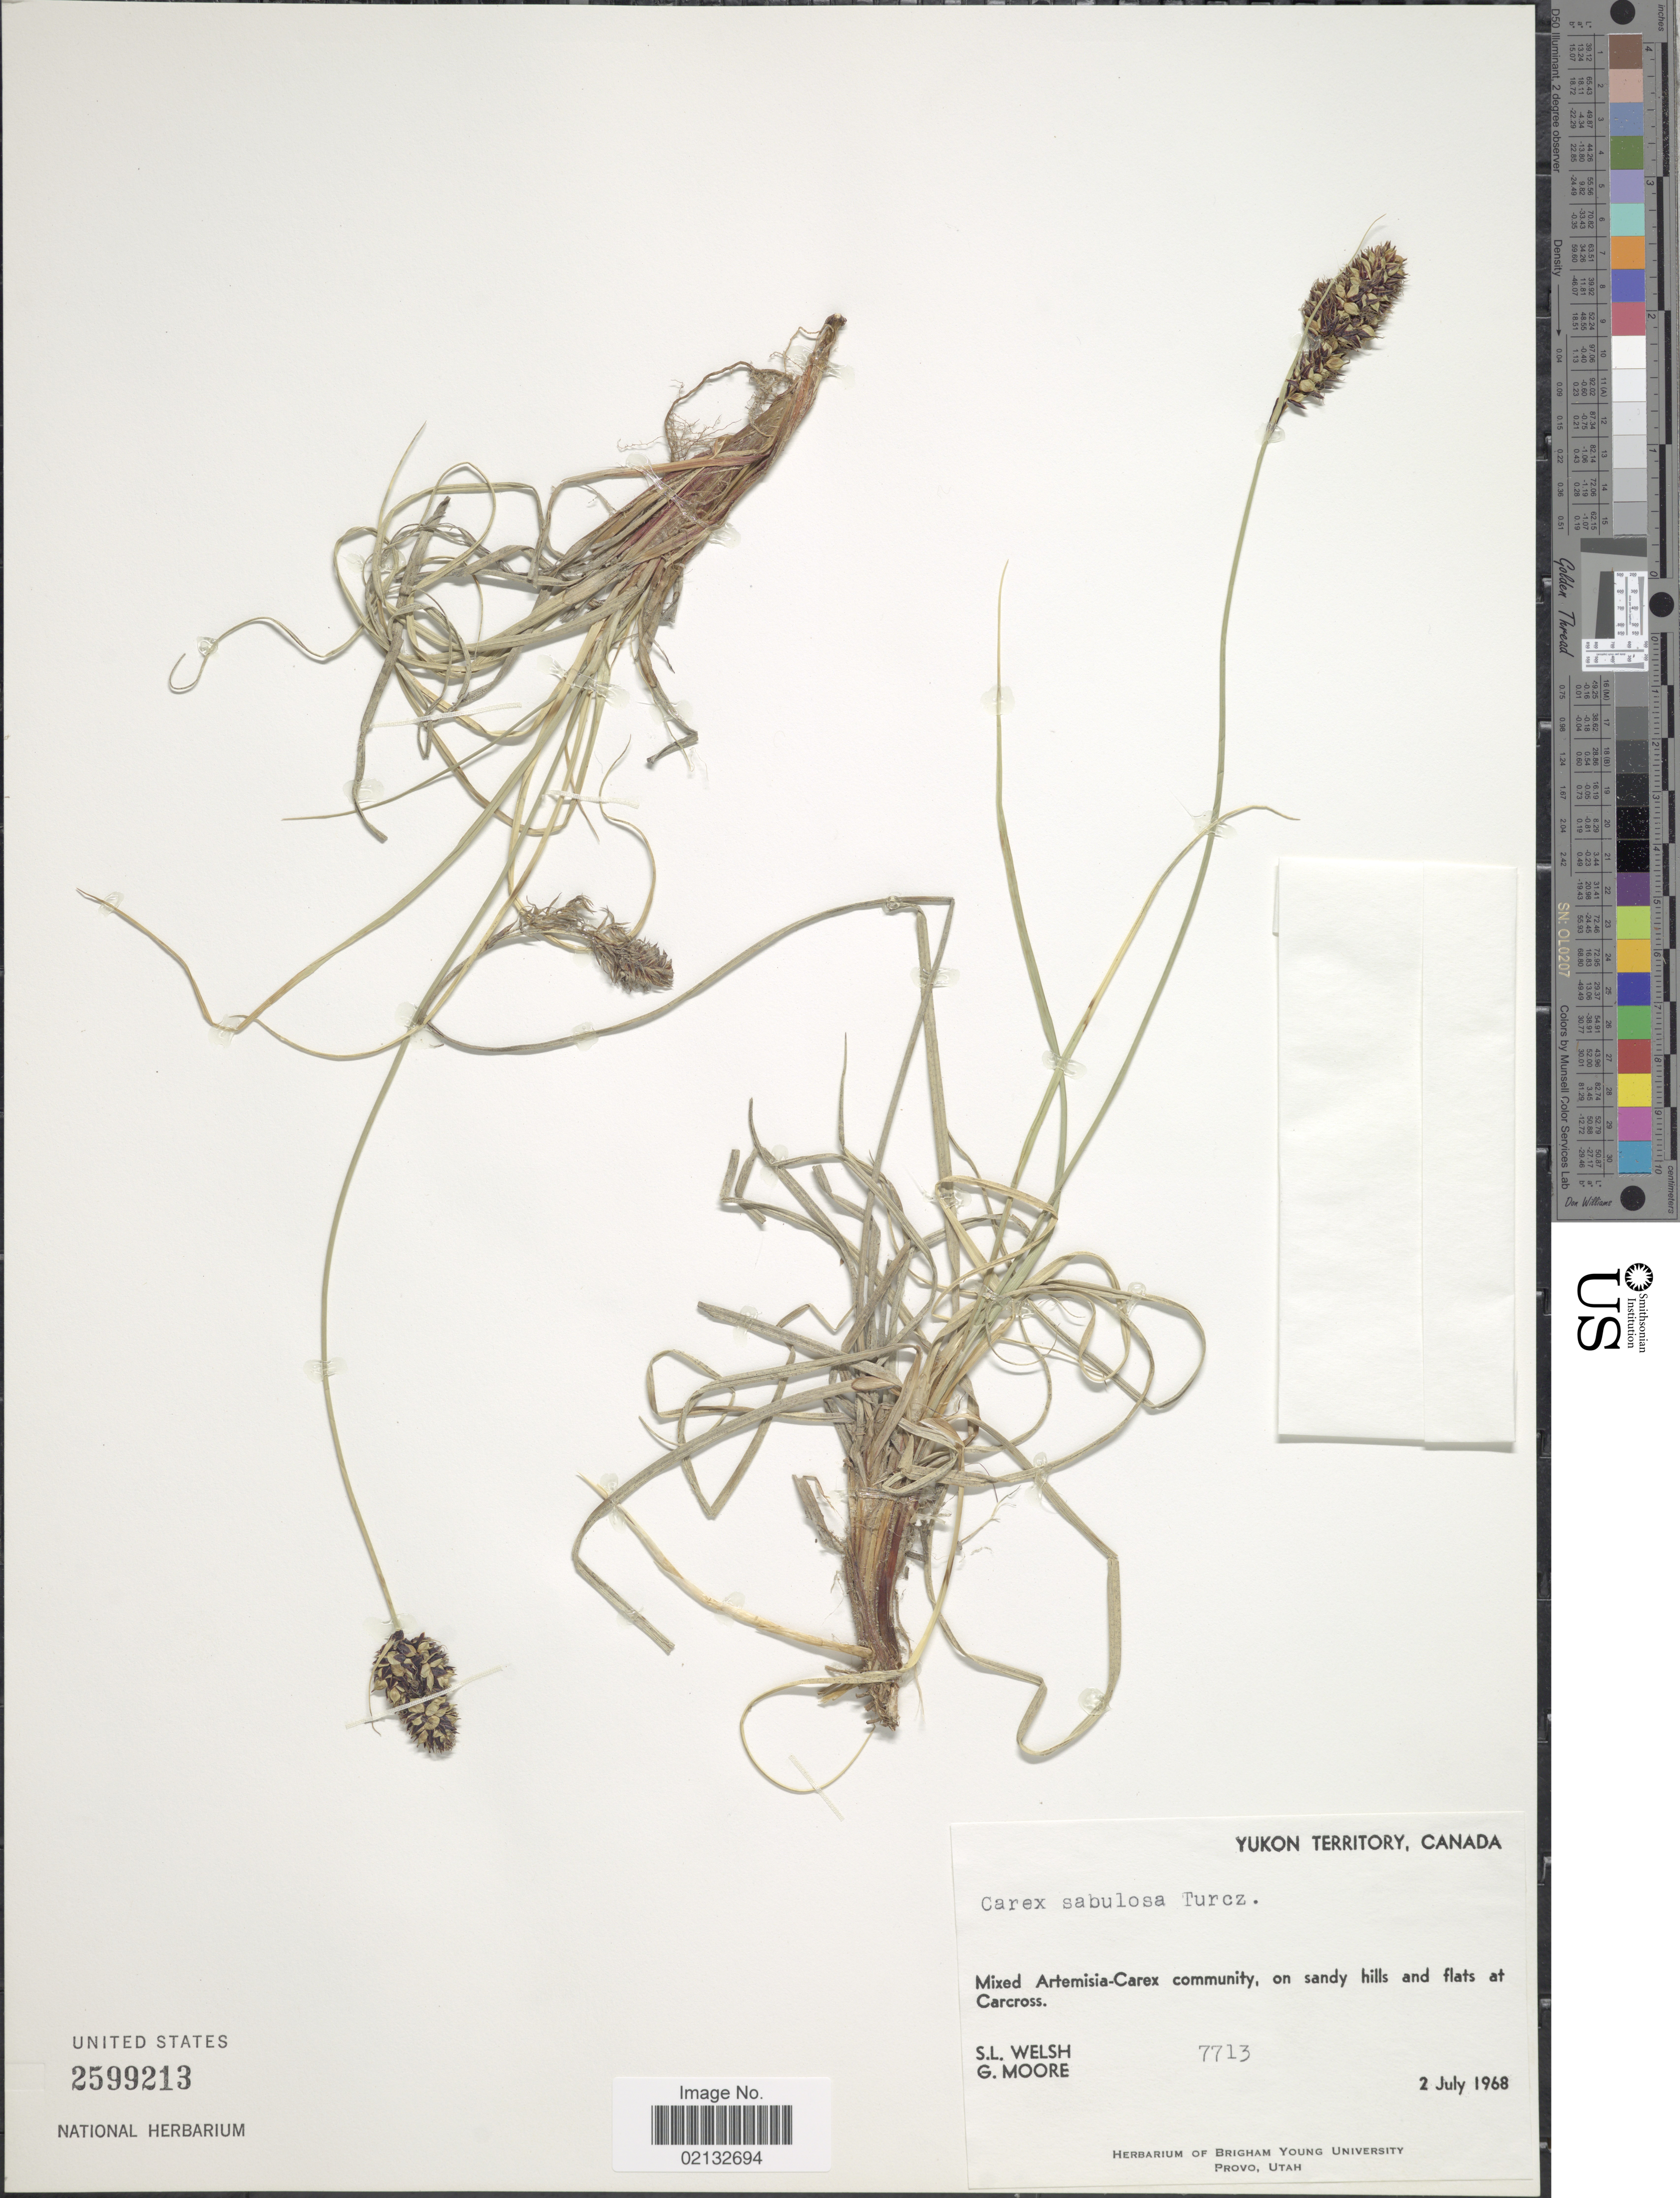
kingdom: Plantae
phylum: Tracheophyta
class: Liliopsida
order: Poales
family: Cyperaceae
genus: Carex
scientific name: Carex sabulosa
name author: Turcz. ex Kunth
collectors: S. Welsh & G. Moore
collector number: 7713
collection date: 1968-07-02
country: Canada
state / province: Yukon Territory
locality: Mixed Artemisia-Carex community, on sandy hills and flats at Carcross.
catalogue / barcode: US 599213